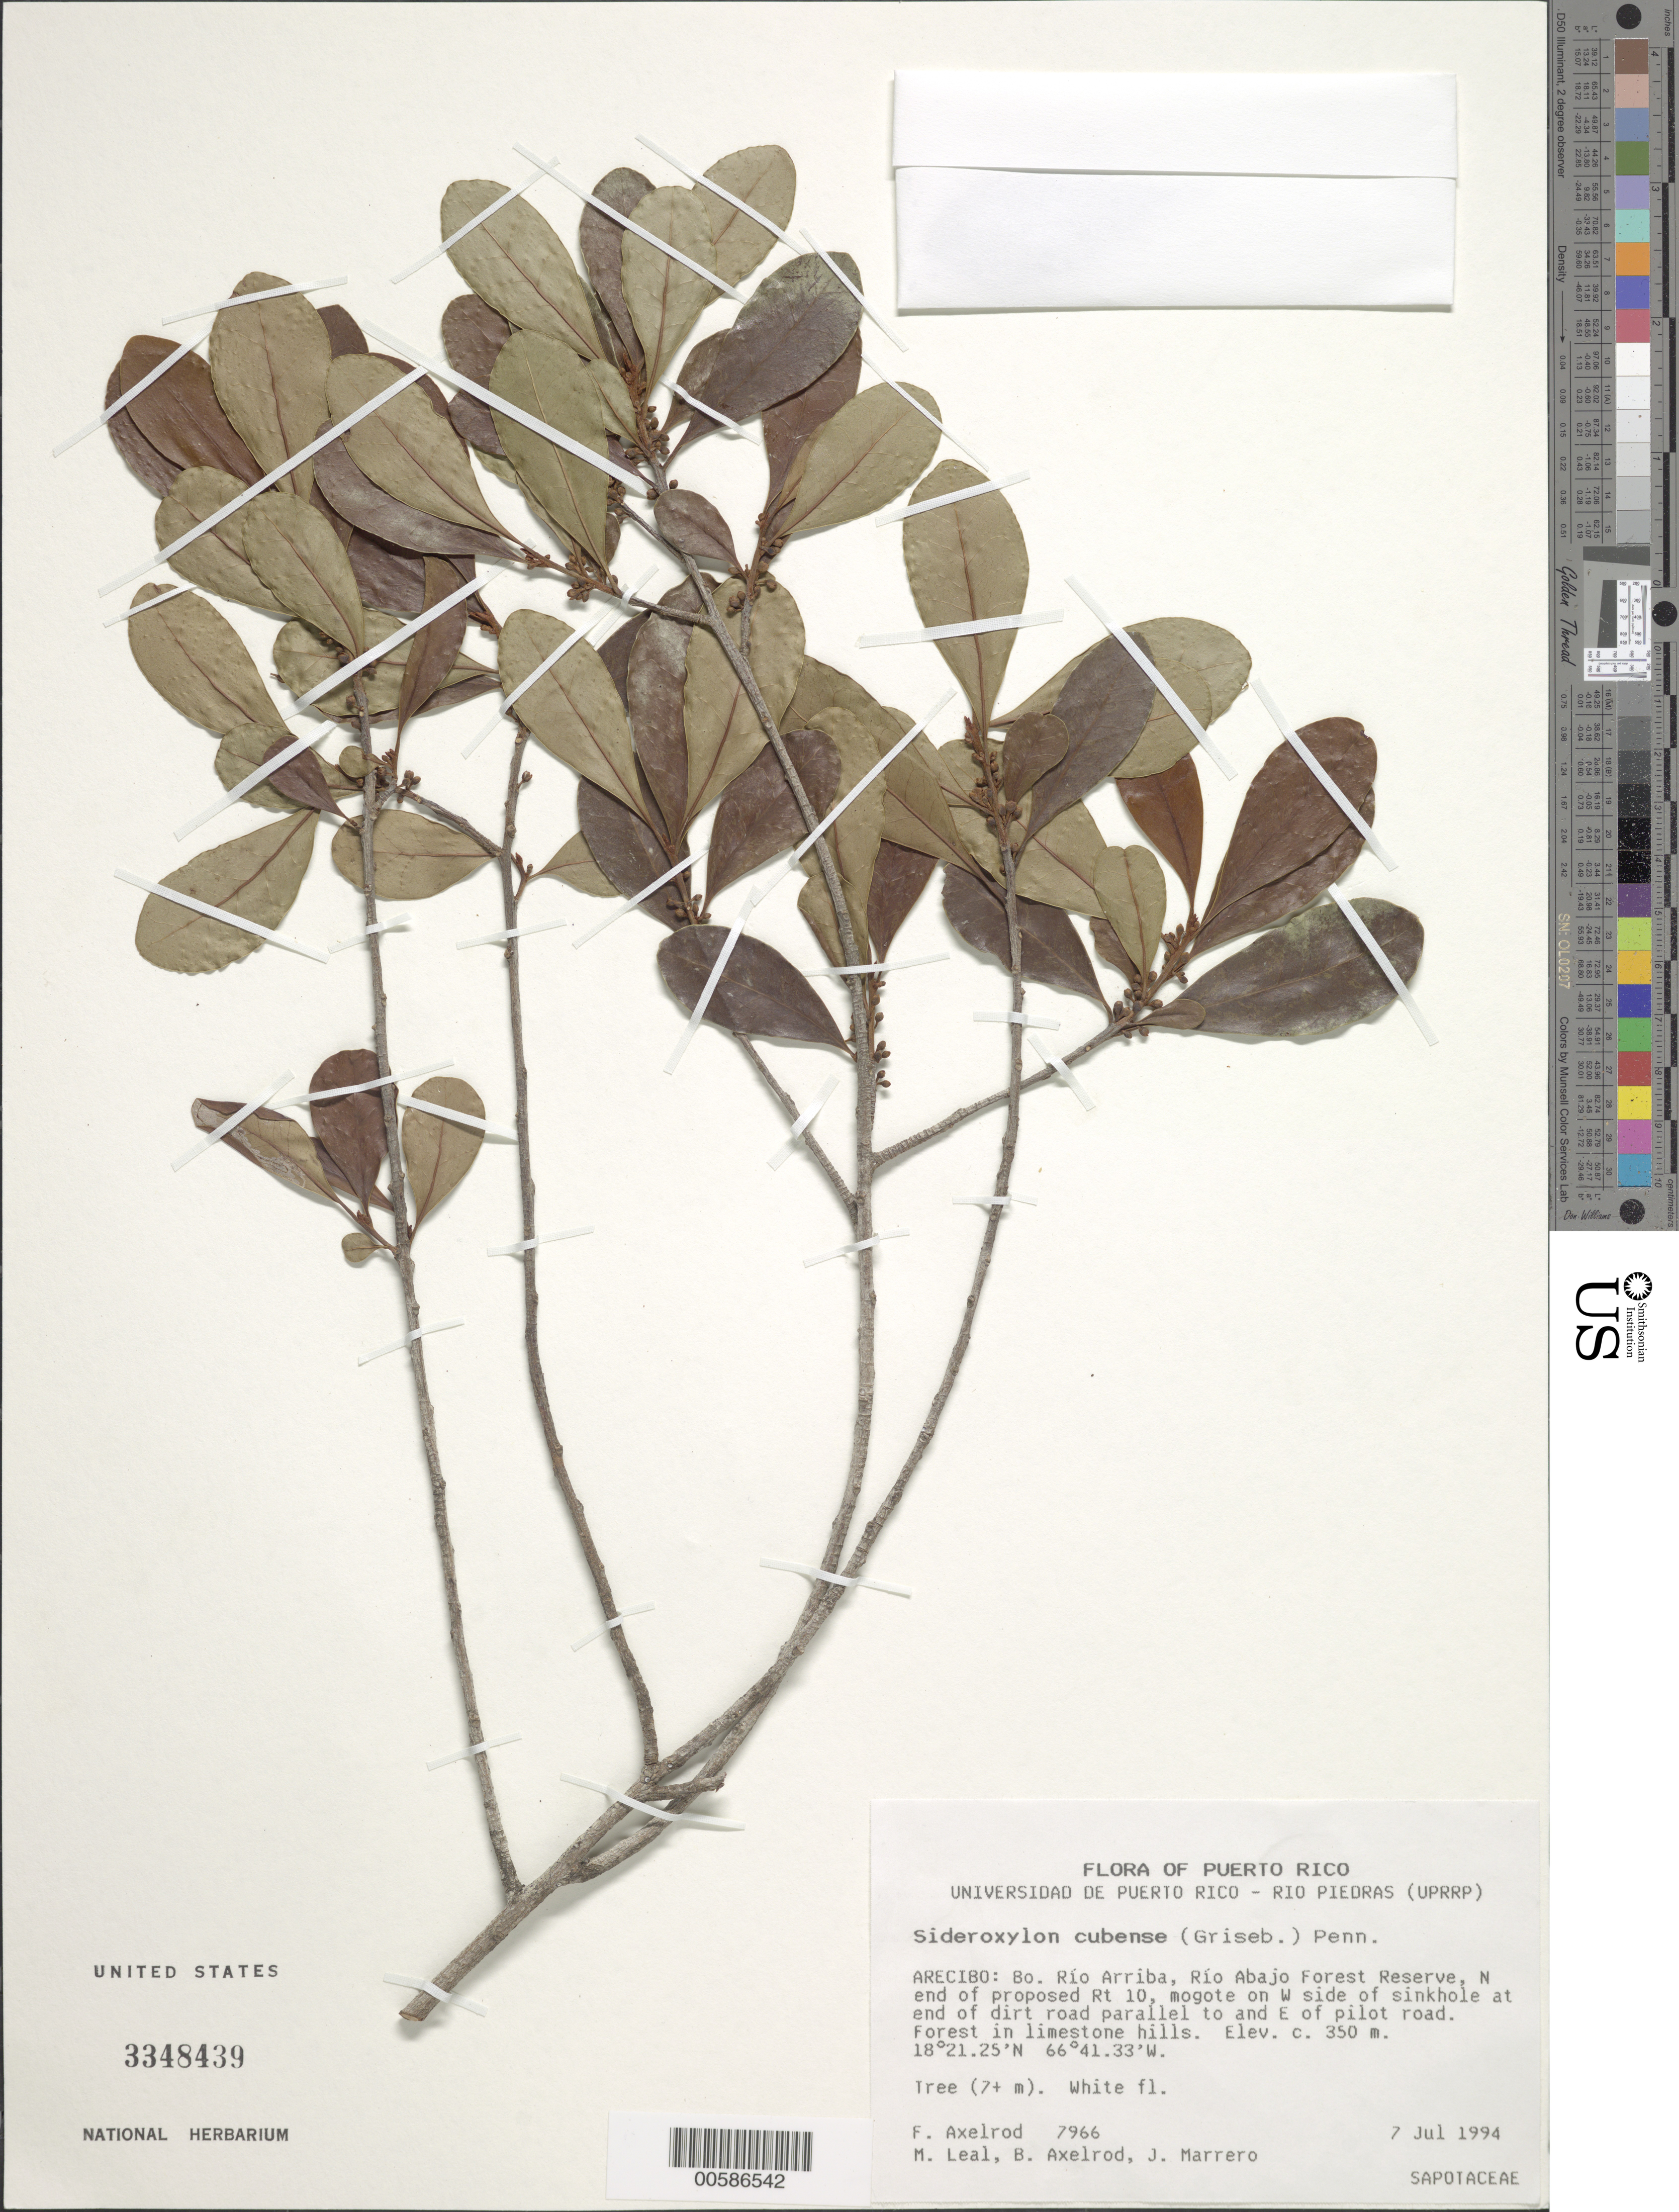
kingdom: Plantae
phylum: Tracheophyta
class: Magnoliopsida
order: Ericales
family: Sapotaceae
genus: Sideroxylon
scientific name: Sideroxylon cubense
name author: (Griseb.) T.D. Penn.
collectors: F. Axelrod, M. E. Leal, B. Axelrod & J. Marrero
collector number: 7966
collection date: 1994-07-07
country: Puerto Rico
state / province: Arecibo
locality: Bo. Rio Arriba, Rio Abajo Forest Reserve, N end of proposed Rt. 10, mogote on W side of sinkhole at end of dirt road parallel to and E of pilot road, forest on limestone hills.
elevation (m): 350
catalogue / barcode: US 3348439